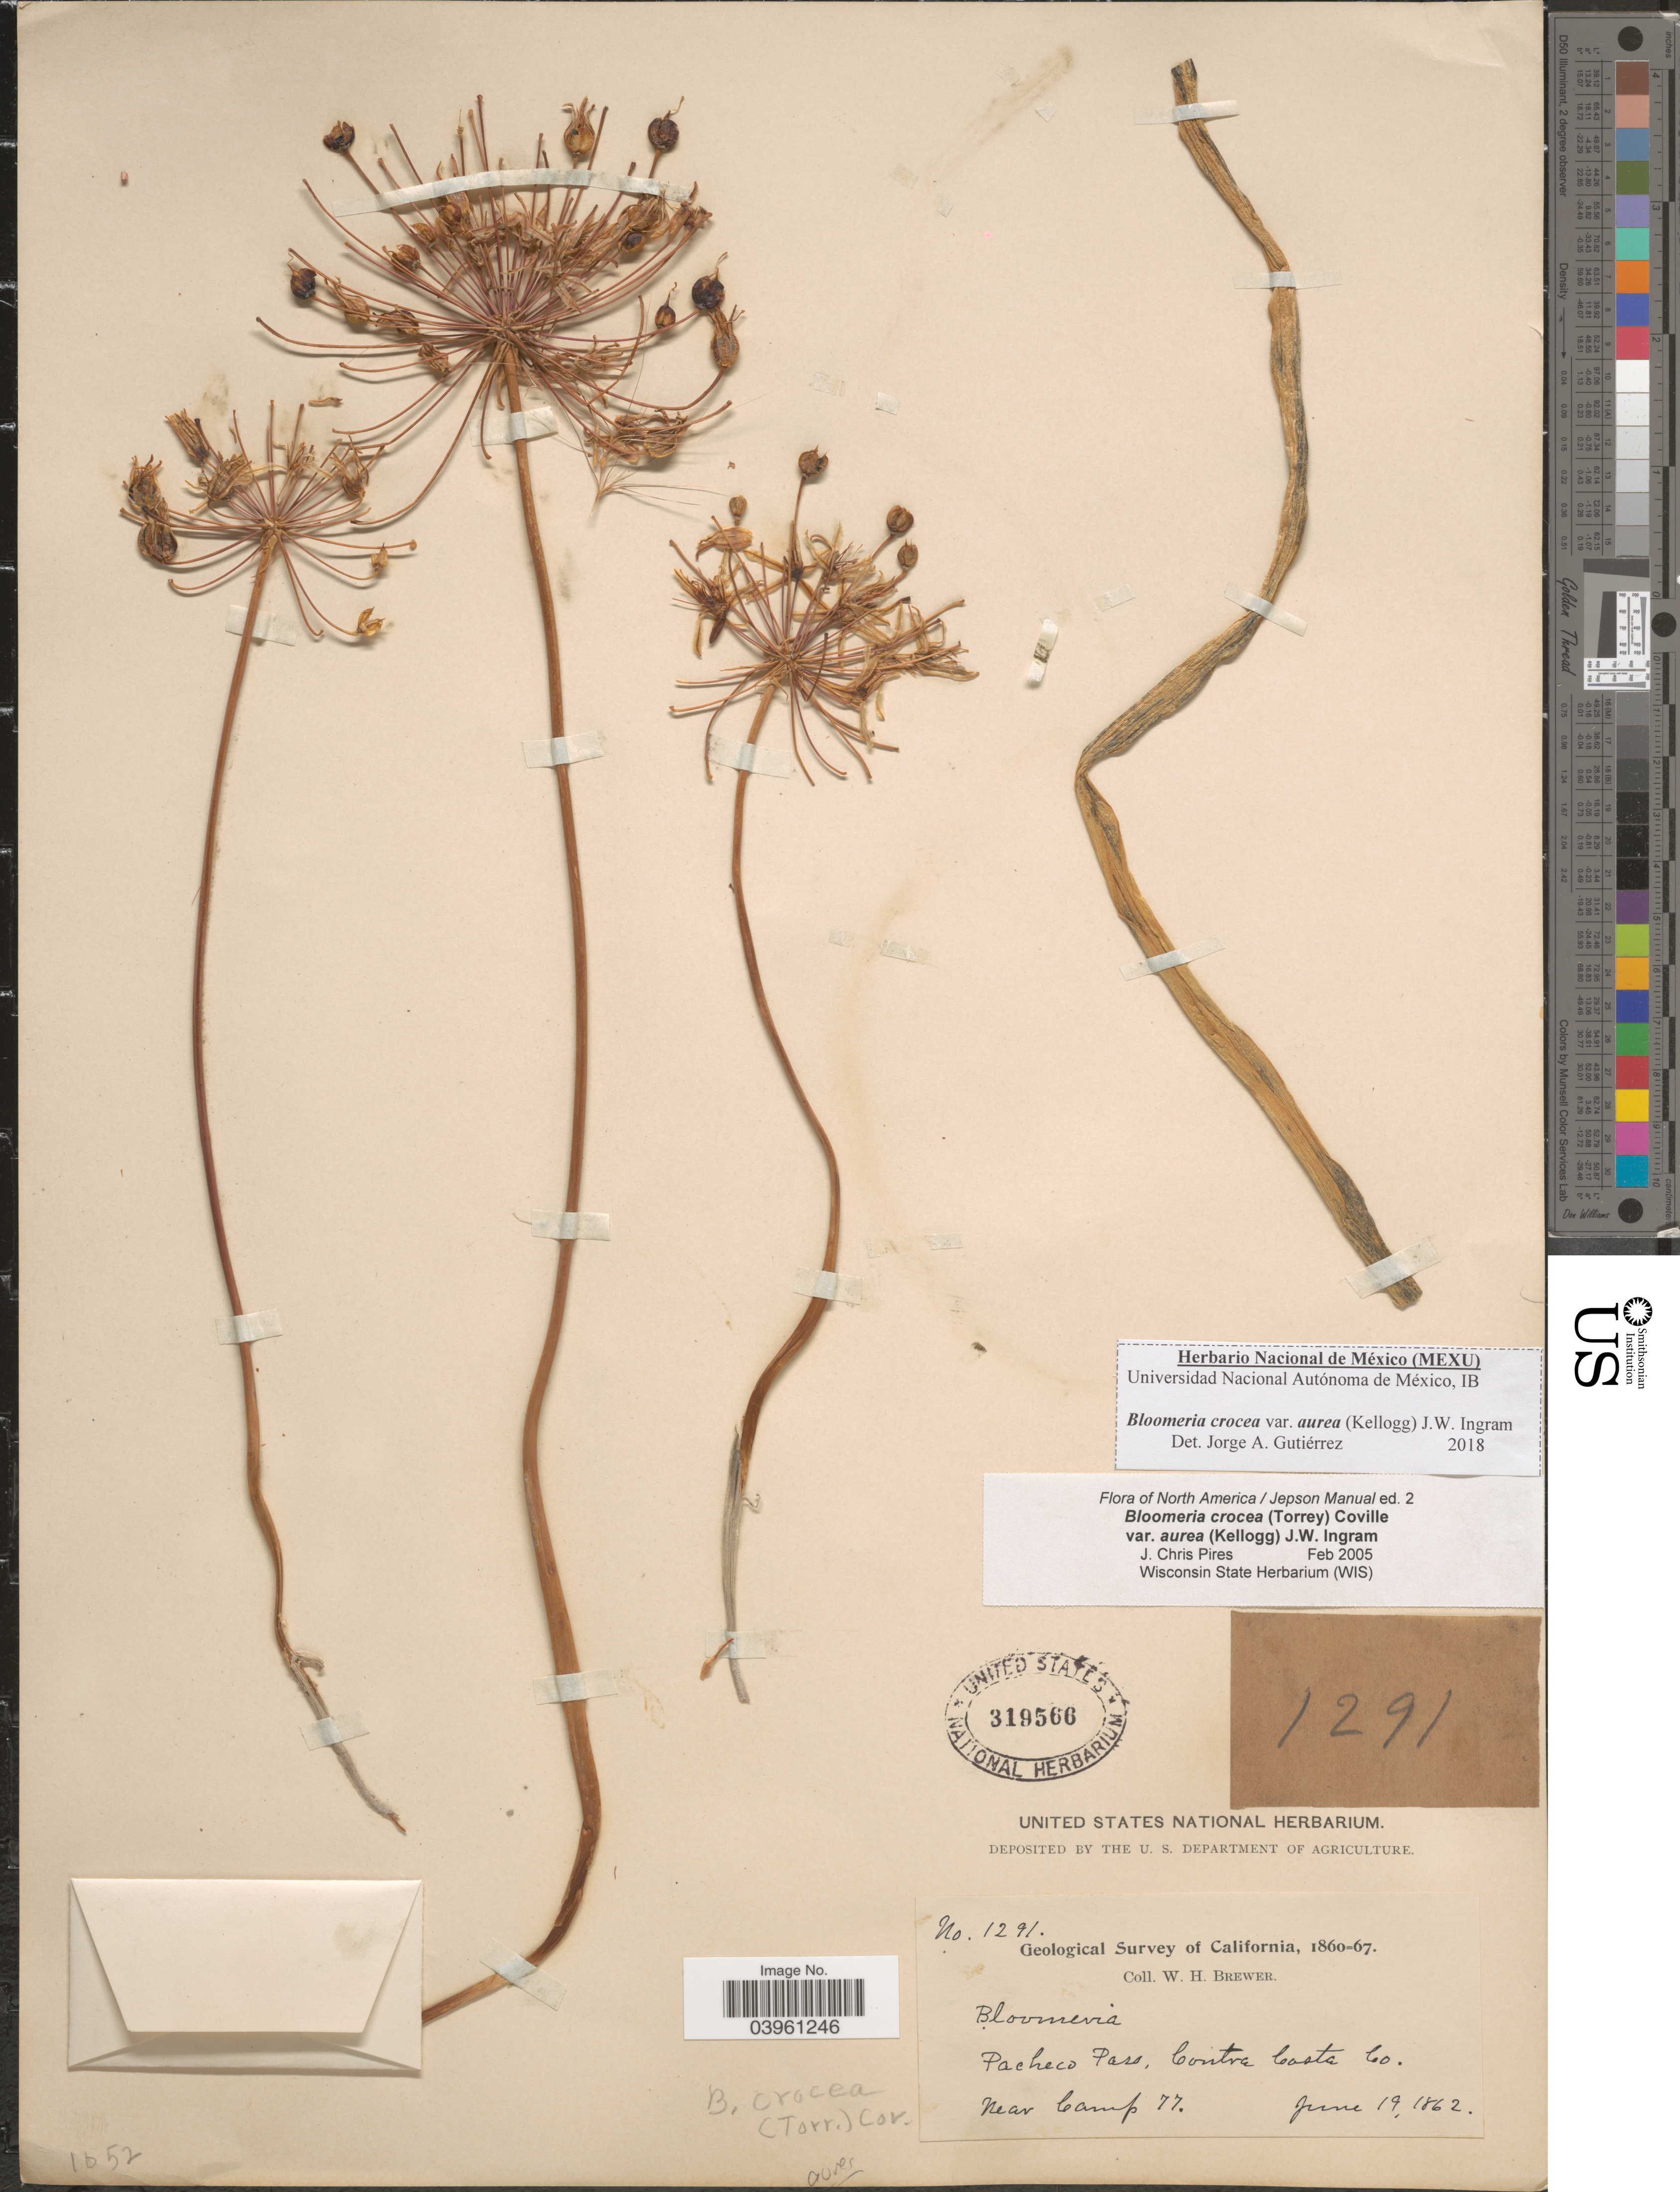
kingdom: Plantae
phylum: Tracheophyta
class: Liliopsida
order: Asparagales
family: Asparagaceae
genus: Bloomeria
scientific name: Bloomeria crocea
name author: (Torr.) Coville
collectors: W. H. Brewer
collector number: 1291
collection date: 1862-06-19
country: United States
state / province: California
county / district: Contra Costa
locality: Pacheco Pass, Contra Costa Co. Near Camp 77.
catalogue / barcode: US 319566